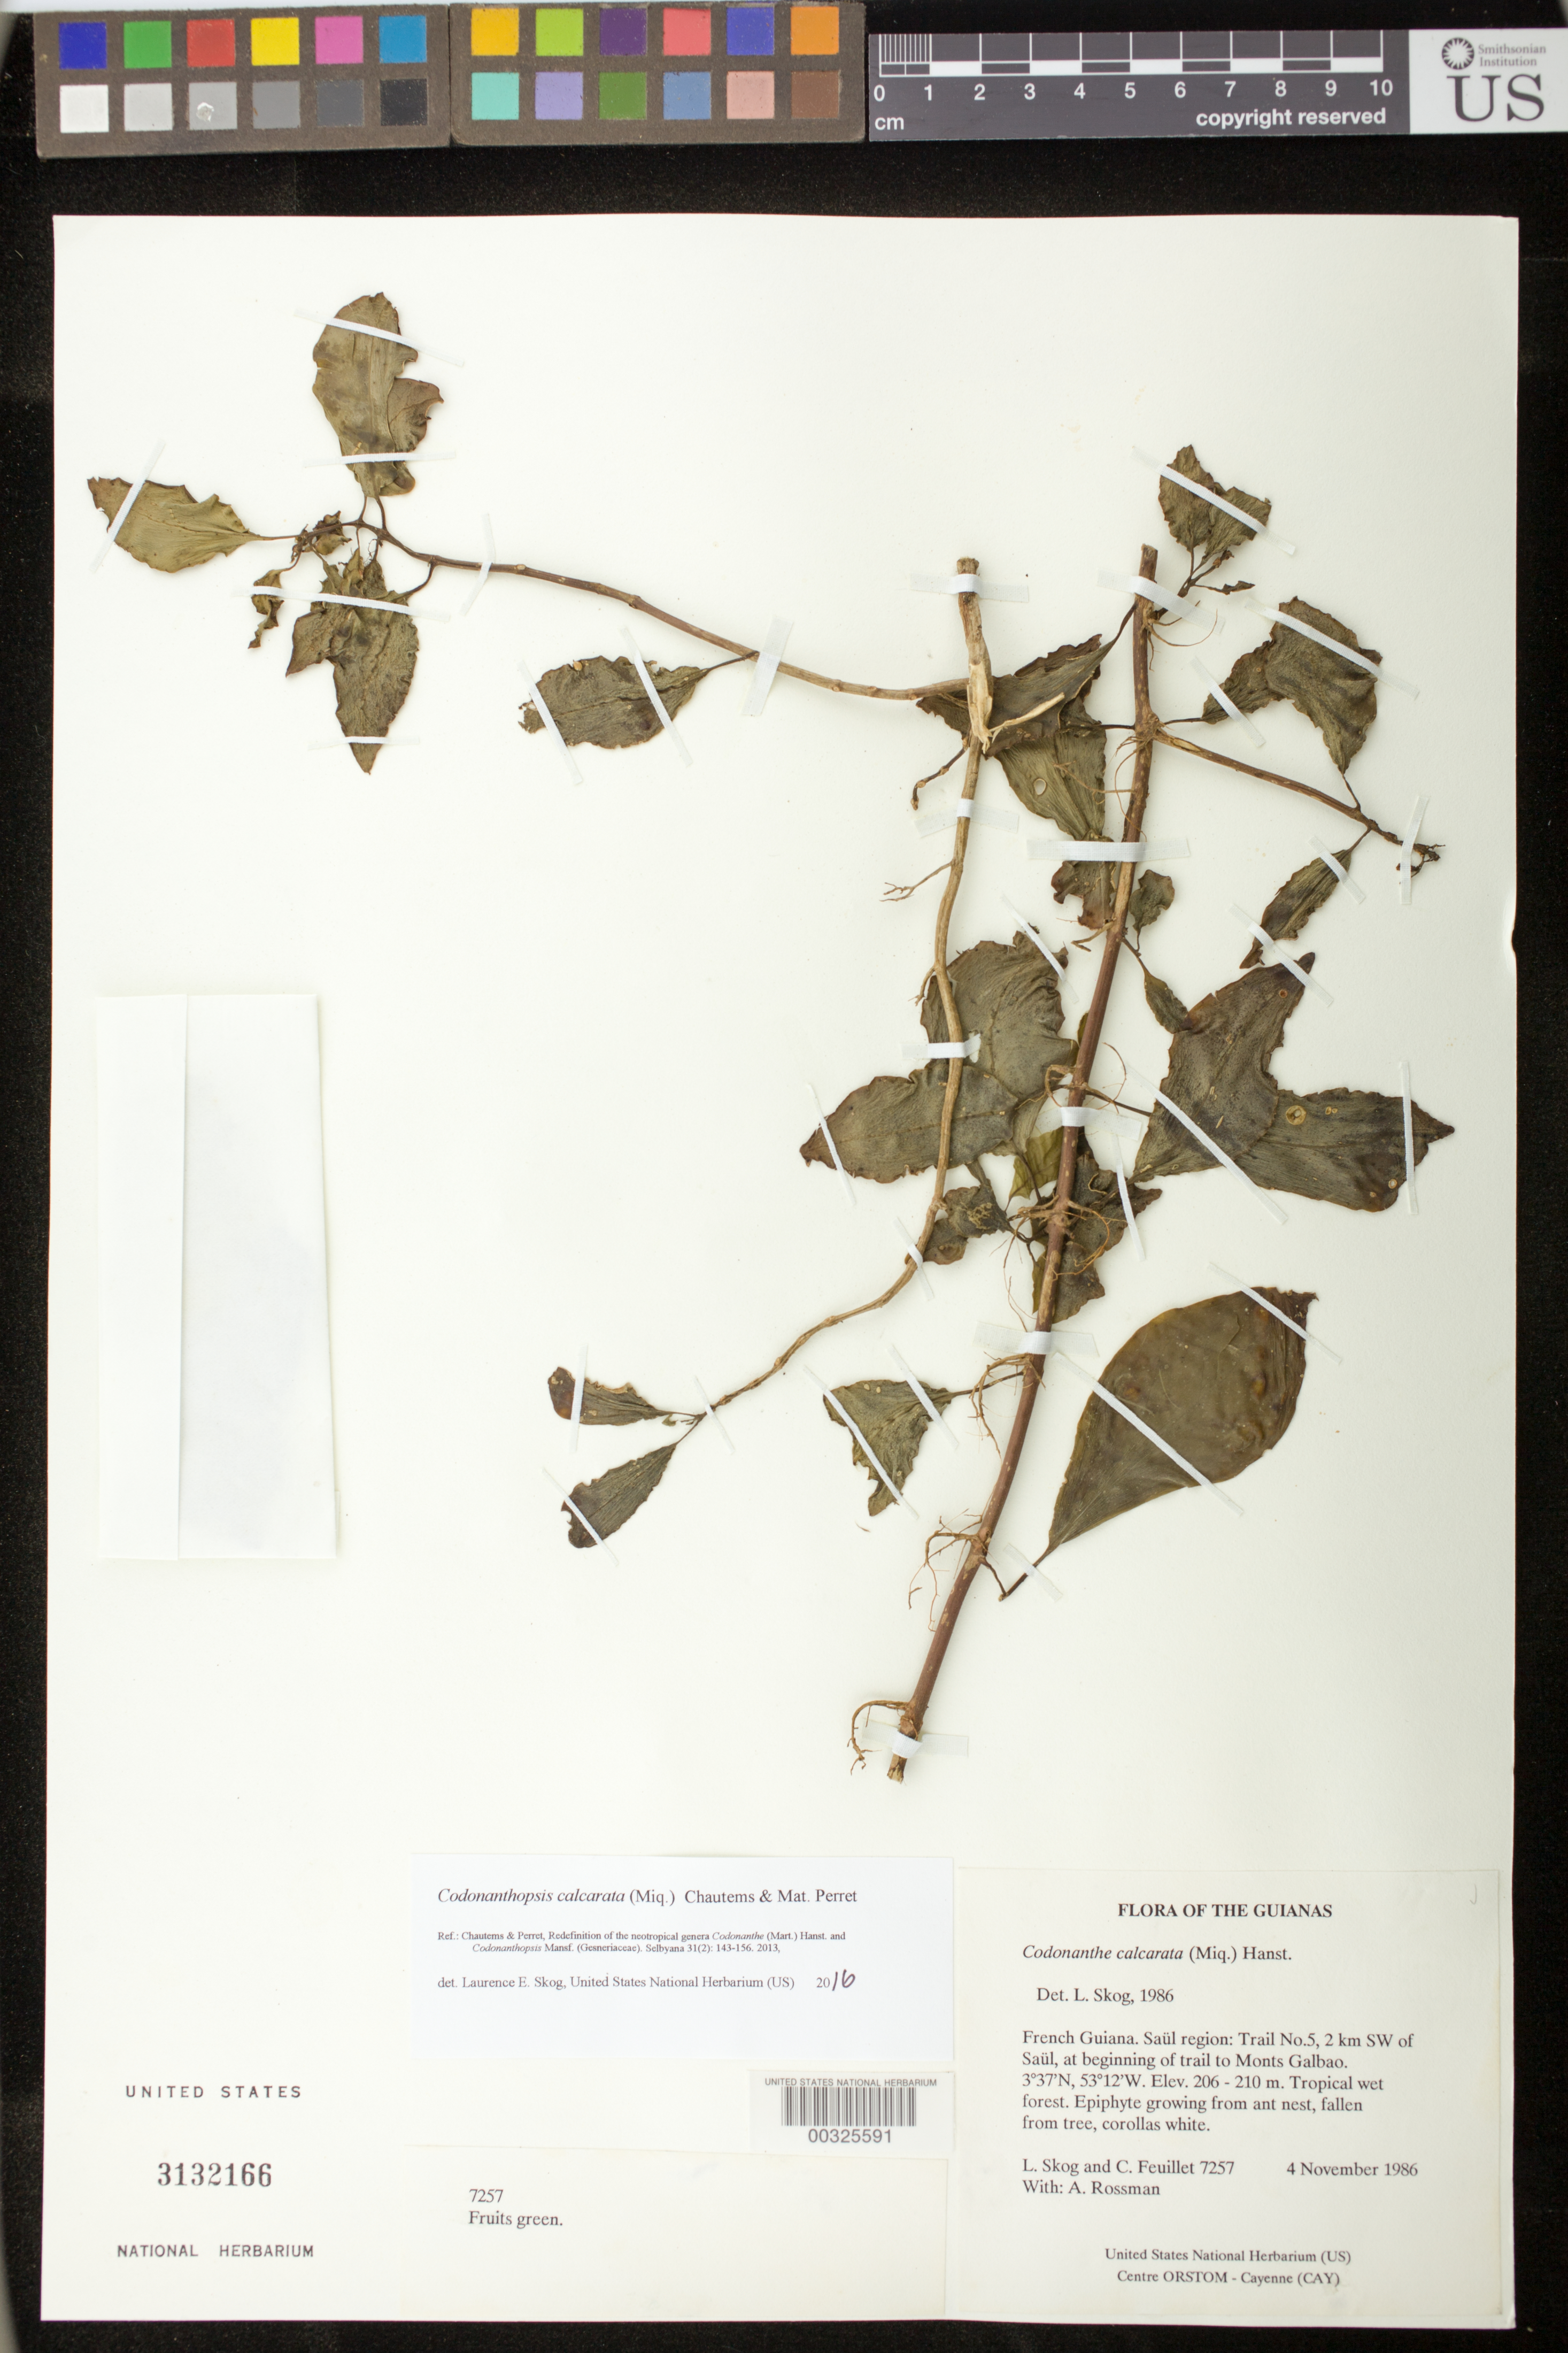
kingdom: Plantae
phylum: Tracheophyta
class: Magnoliopsida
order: Lamiales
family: Gesneriaceae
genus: Codonanthopsis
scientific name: Codonanthopsis calcarata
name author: (Miq.) Chautems & Mat.Perret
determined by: Skog, Laurence E.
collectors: L. E. Skog, C. Feuillet & A. Rossman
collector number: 7257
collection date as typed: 04 Nov 1986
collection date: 1986-11-04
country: French Guiana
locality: Saül region: Trail No. 5, 2 km SW of Saül, at beginning of trail to Monts Galbao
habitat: Tropical wet forest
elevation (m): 206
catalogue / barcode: US 3132166